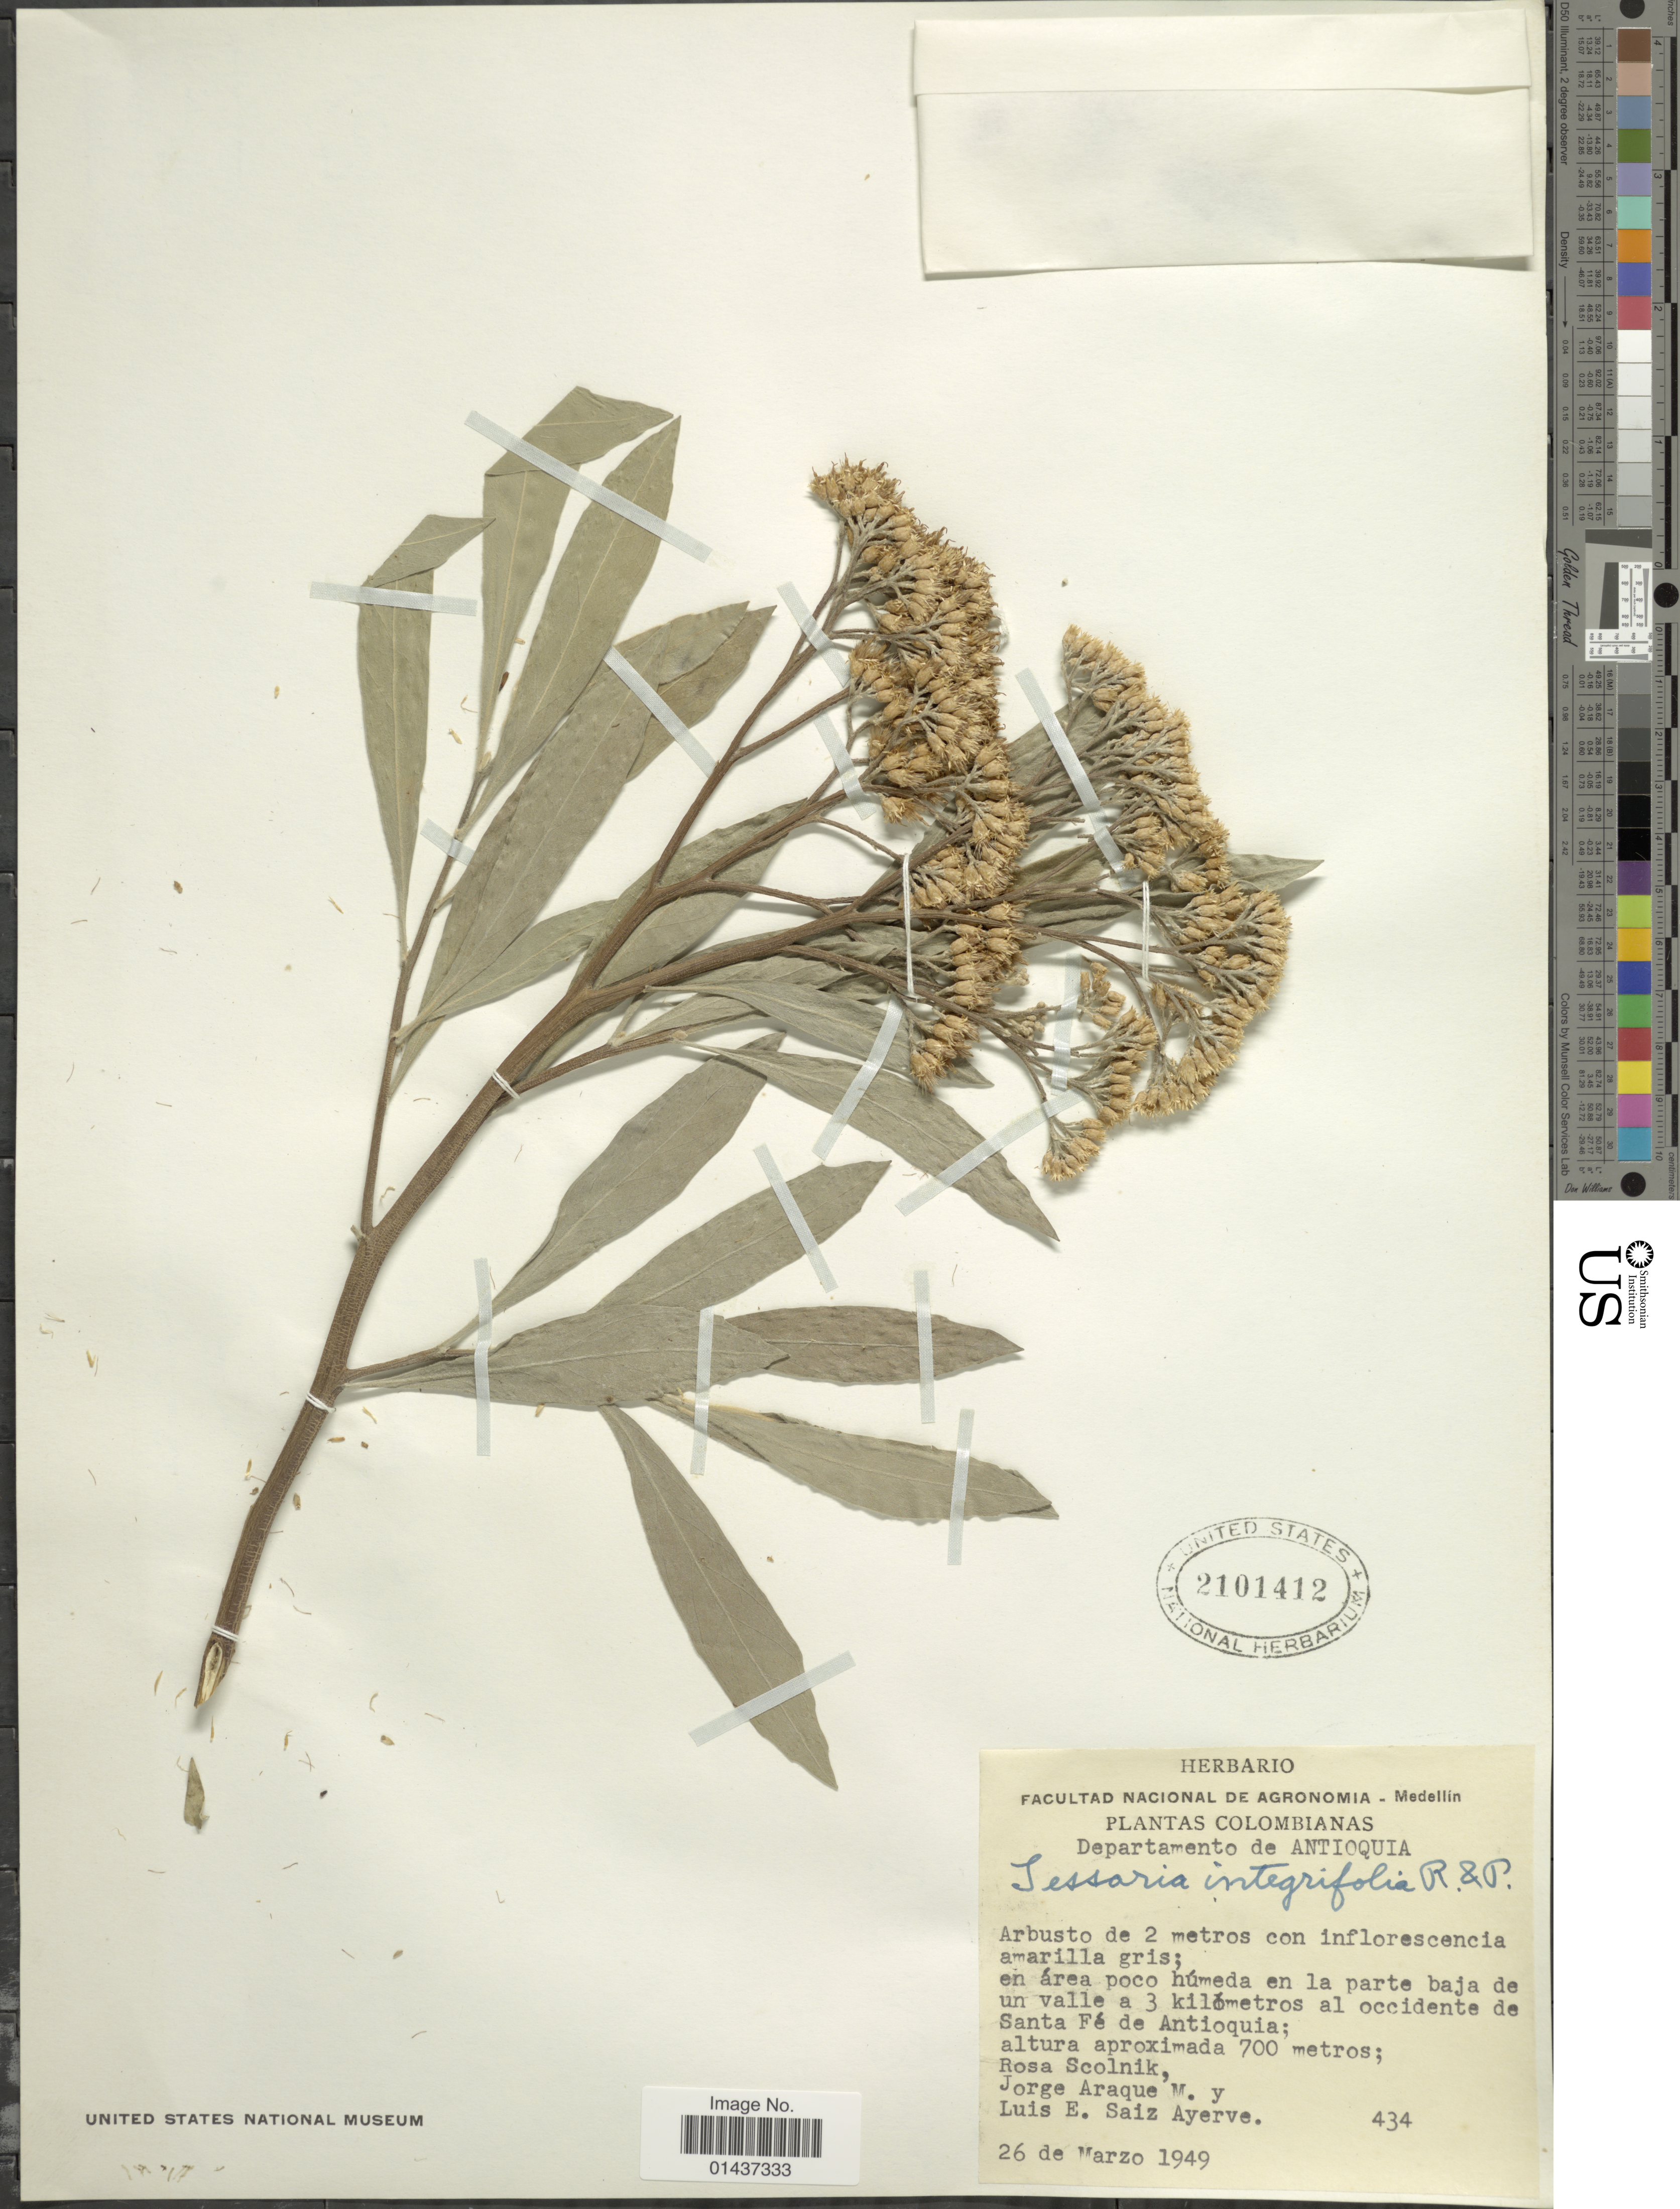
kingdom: Plantae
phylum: Tracheophyta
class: Magnoliopsida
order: Asterales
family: Asteraceae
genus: Tessaria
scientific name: Tessaria integrifolia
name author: Ruiz & Pav.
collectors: R. Scolnik, J. Araque Molina & L. Saiz A.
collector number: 434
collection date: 1949-03-26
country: Colombia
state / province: Antioquia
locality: Departamento de Antioquia, en área poco húmeda en la parte baja de un valle a 3 kilmetros al occidente de Santa Fé de Antioquia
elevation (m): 700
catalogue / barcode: US 2101412